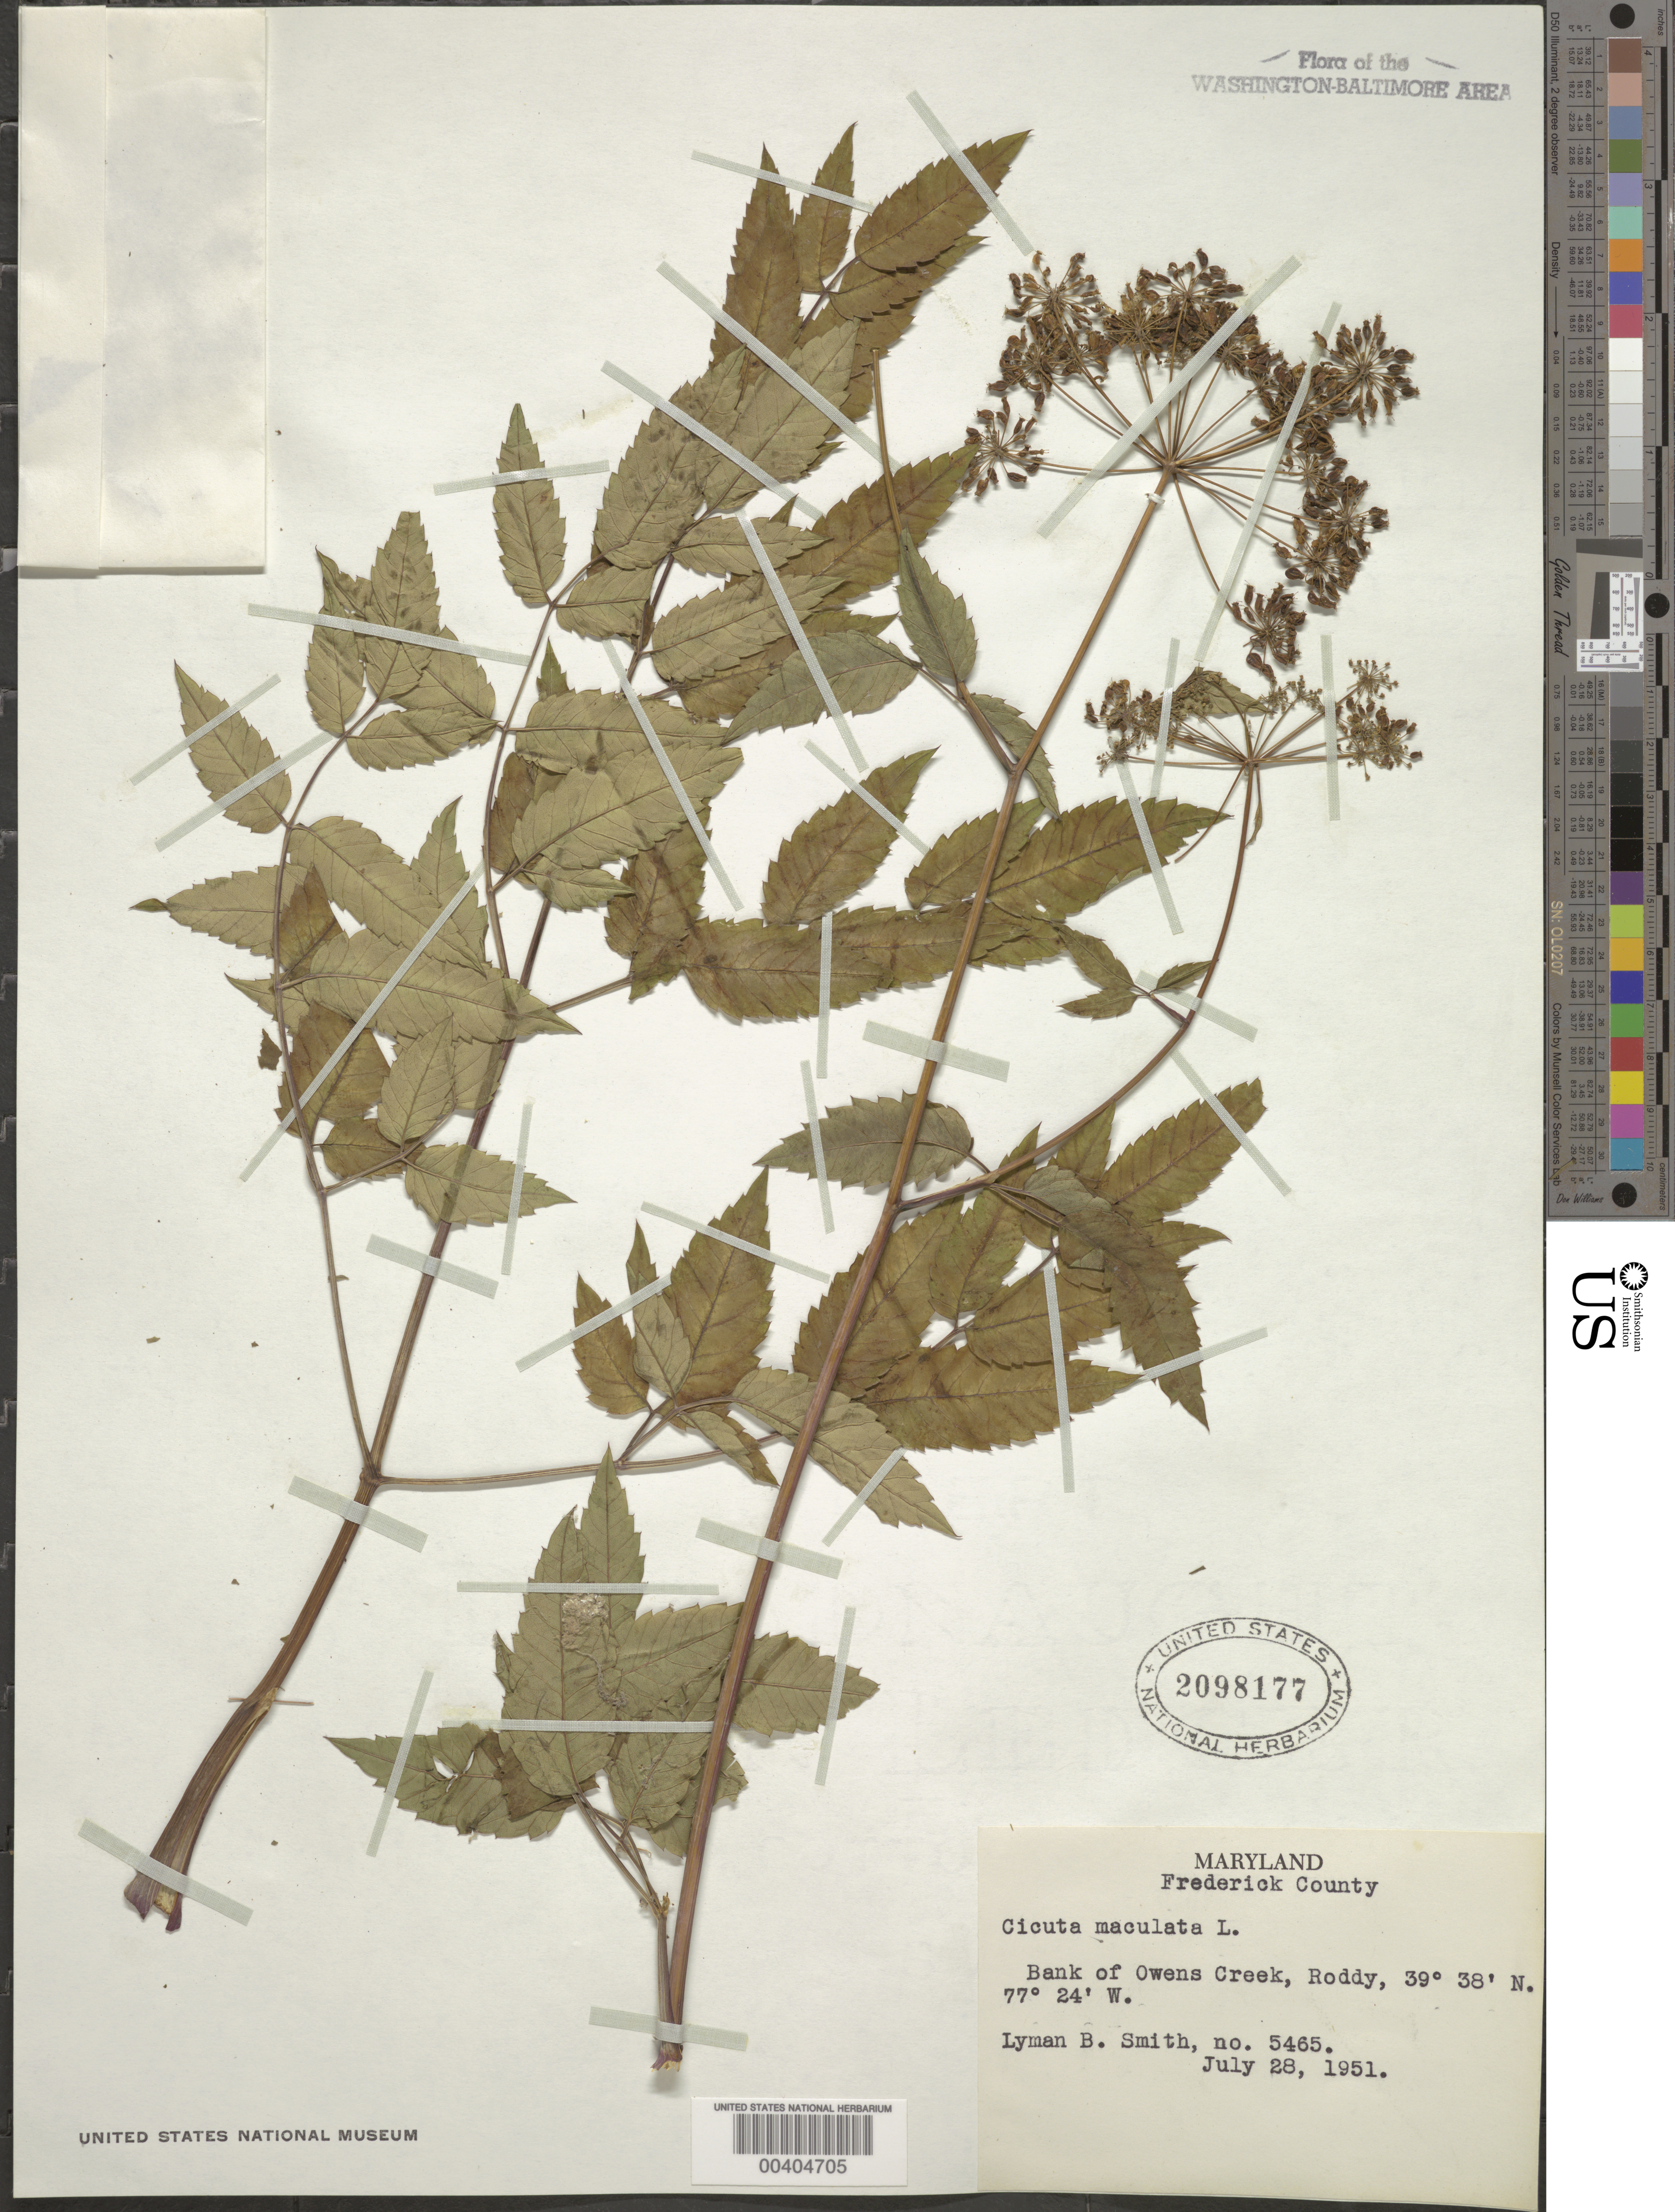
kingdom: Plantae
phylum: Tracheophyta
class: Magnoliopsida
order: Apiales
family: Apiaceae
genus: Cicuta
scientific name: Cicuta maculata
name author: L.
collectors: L. Smith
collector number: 5465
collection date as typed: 28 Jul 1951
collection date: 1951-07-28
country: United States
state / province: Maryland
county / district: Frederick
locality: Owens Creek, Roddy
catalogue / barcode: US 2098177